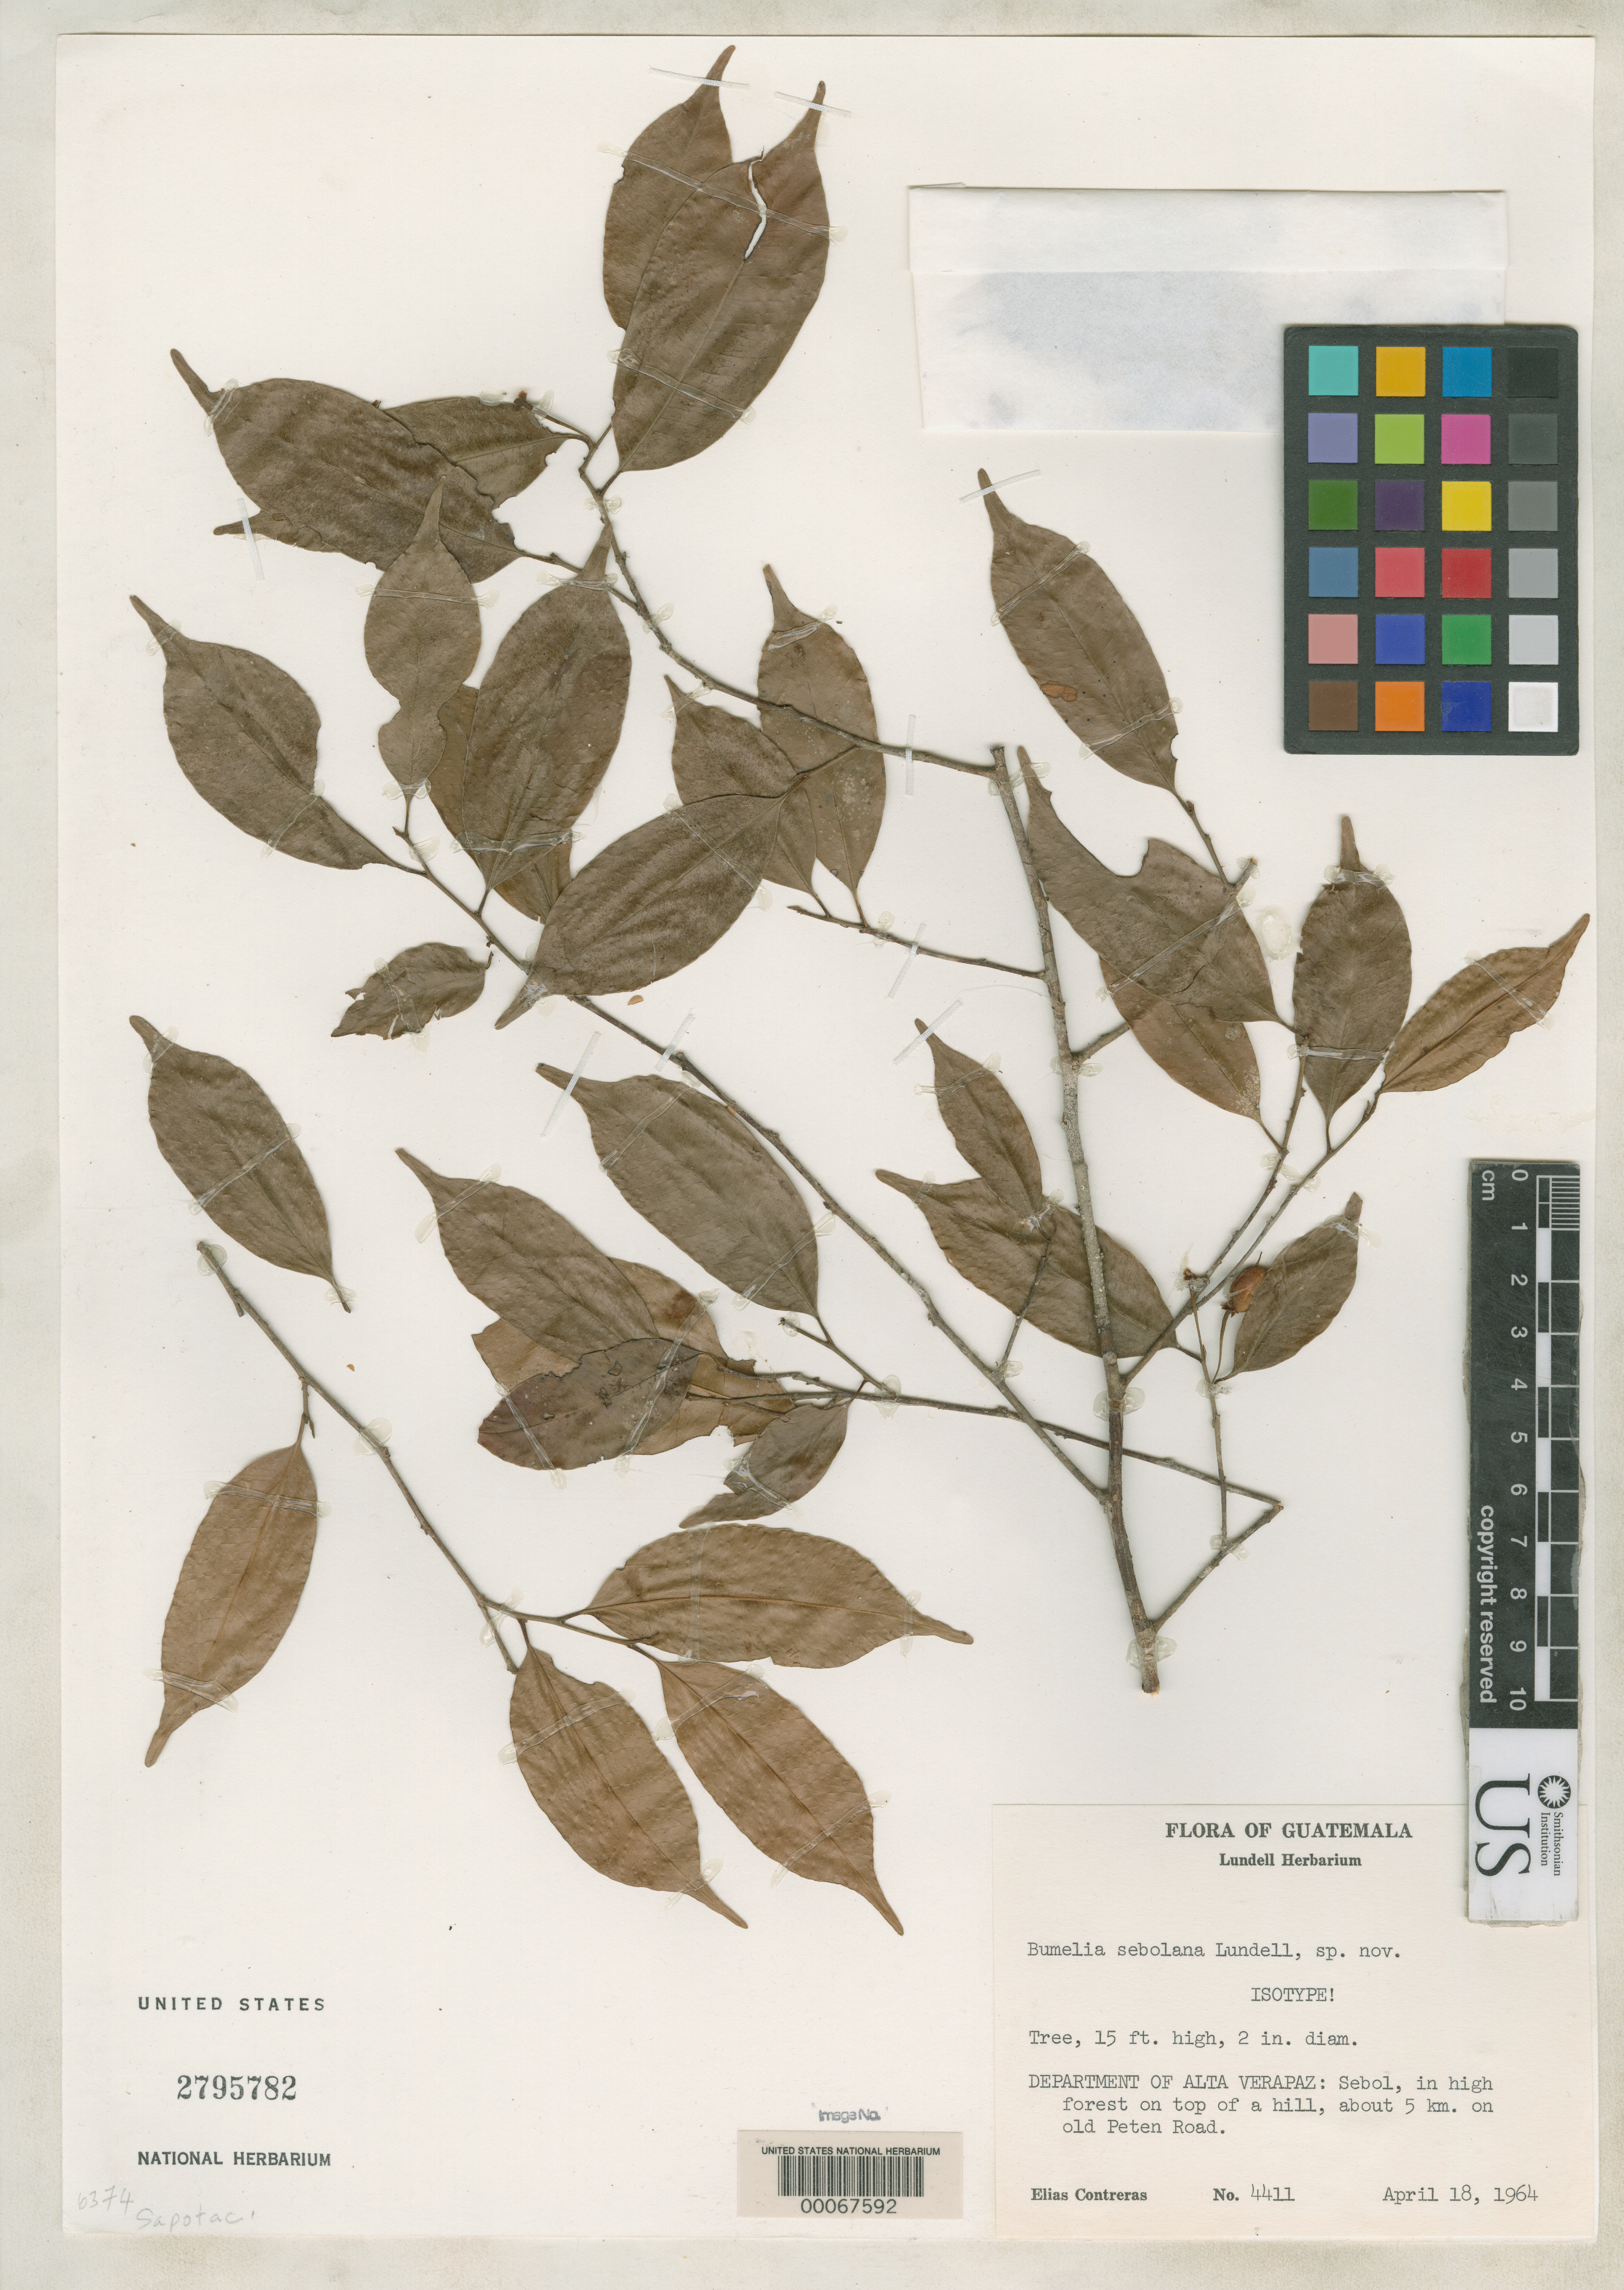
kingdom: Plantae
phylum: Tracheophyta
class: Magnoliopsida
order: Ericales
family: Sapotaceae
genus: Bumelia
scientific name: Bumelia sebolana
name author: Lundell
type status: Isotype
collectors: E. Contreras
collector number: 4411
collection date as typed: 18 Apr 1964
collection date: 1964-04-18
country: Guatemala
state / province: Alta Verapaz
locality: Sebol.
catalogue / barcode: US 2795782